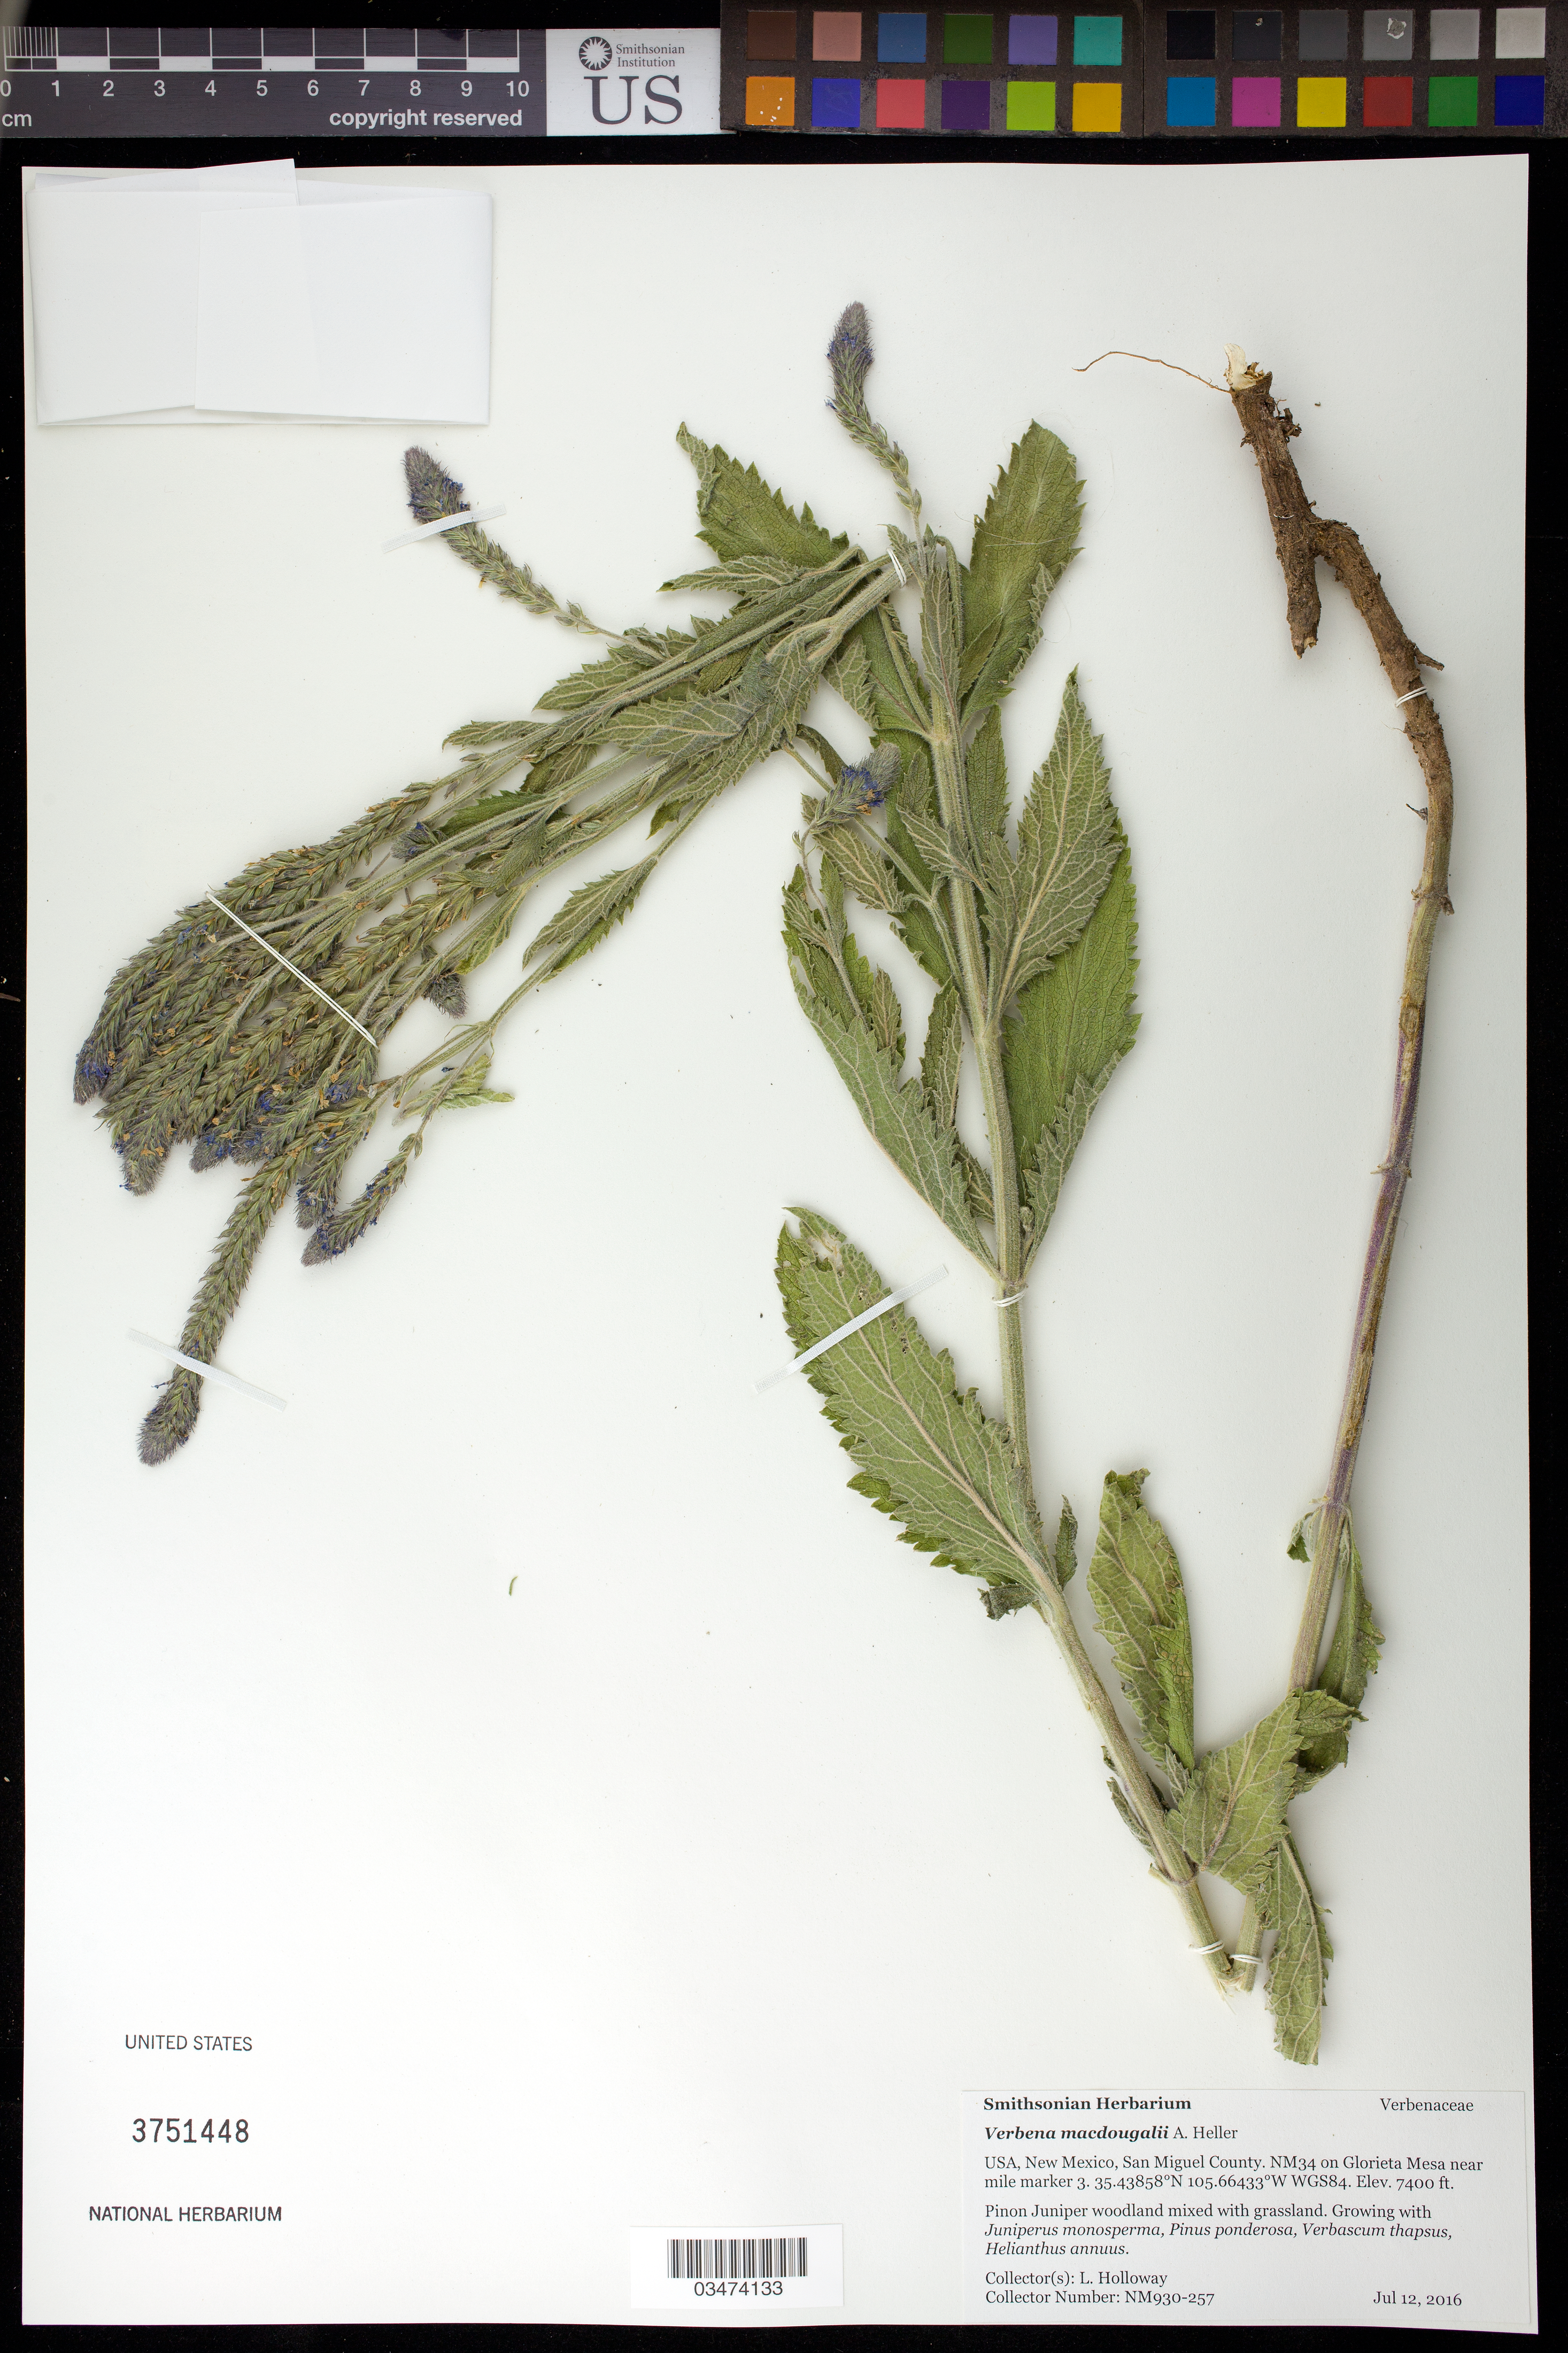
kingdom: Plantae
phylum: Tracheophyta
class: Magnoliopsida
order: Lamiales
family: Verbenaceae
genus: Verbena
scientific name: Verbena macdougalii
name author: A. Heller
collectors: L. Holloway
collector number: NM930-257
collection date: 2016-07-12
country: United States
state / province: New Mexico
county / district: San Miguel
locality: Glorieta Mesa near mile marker 3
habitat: Pinon Juniper woodland mixed with grassland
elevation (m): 2256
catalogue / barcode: US 3751448